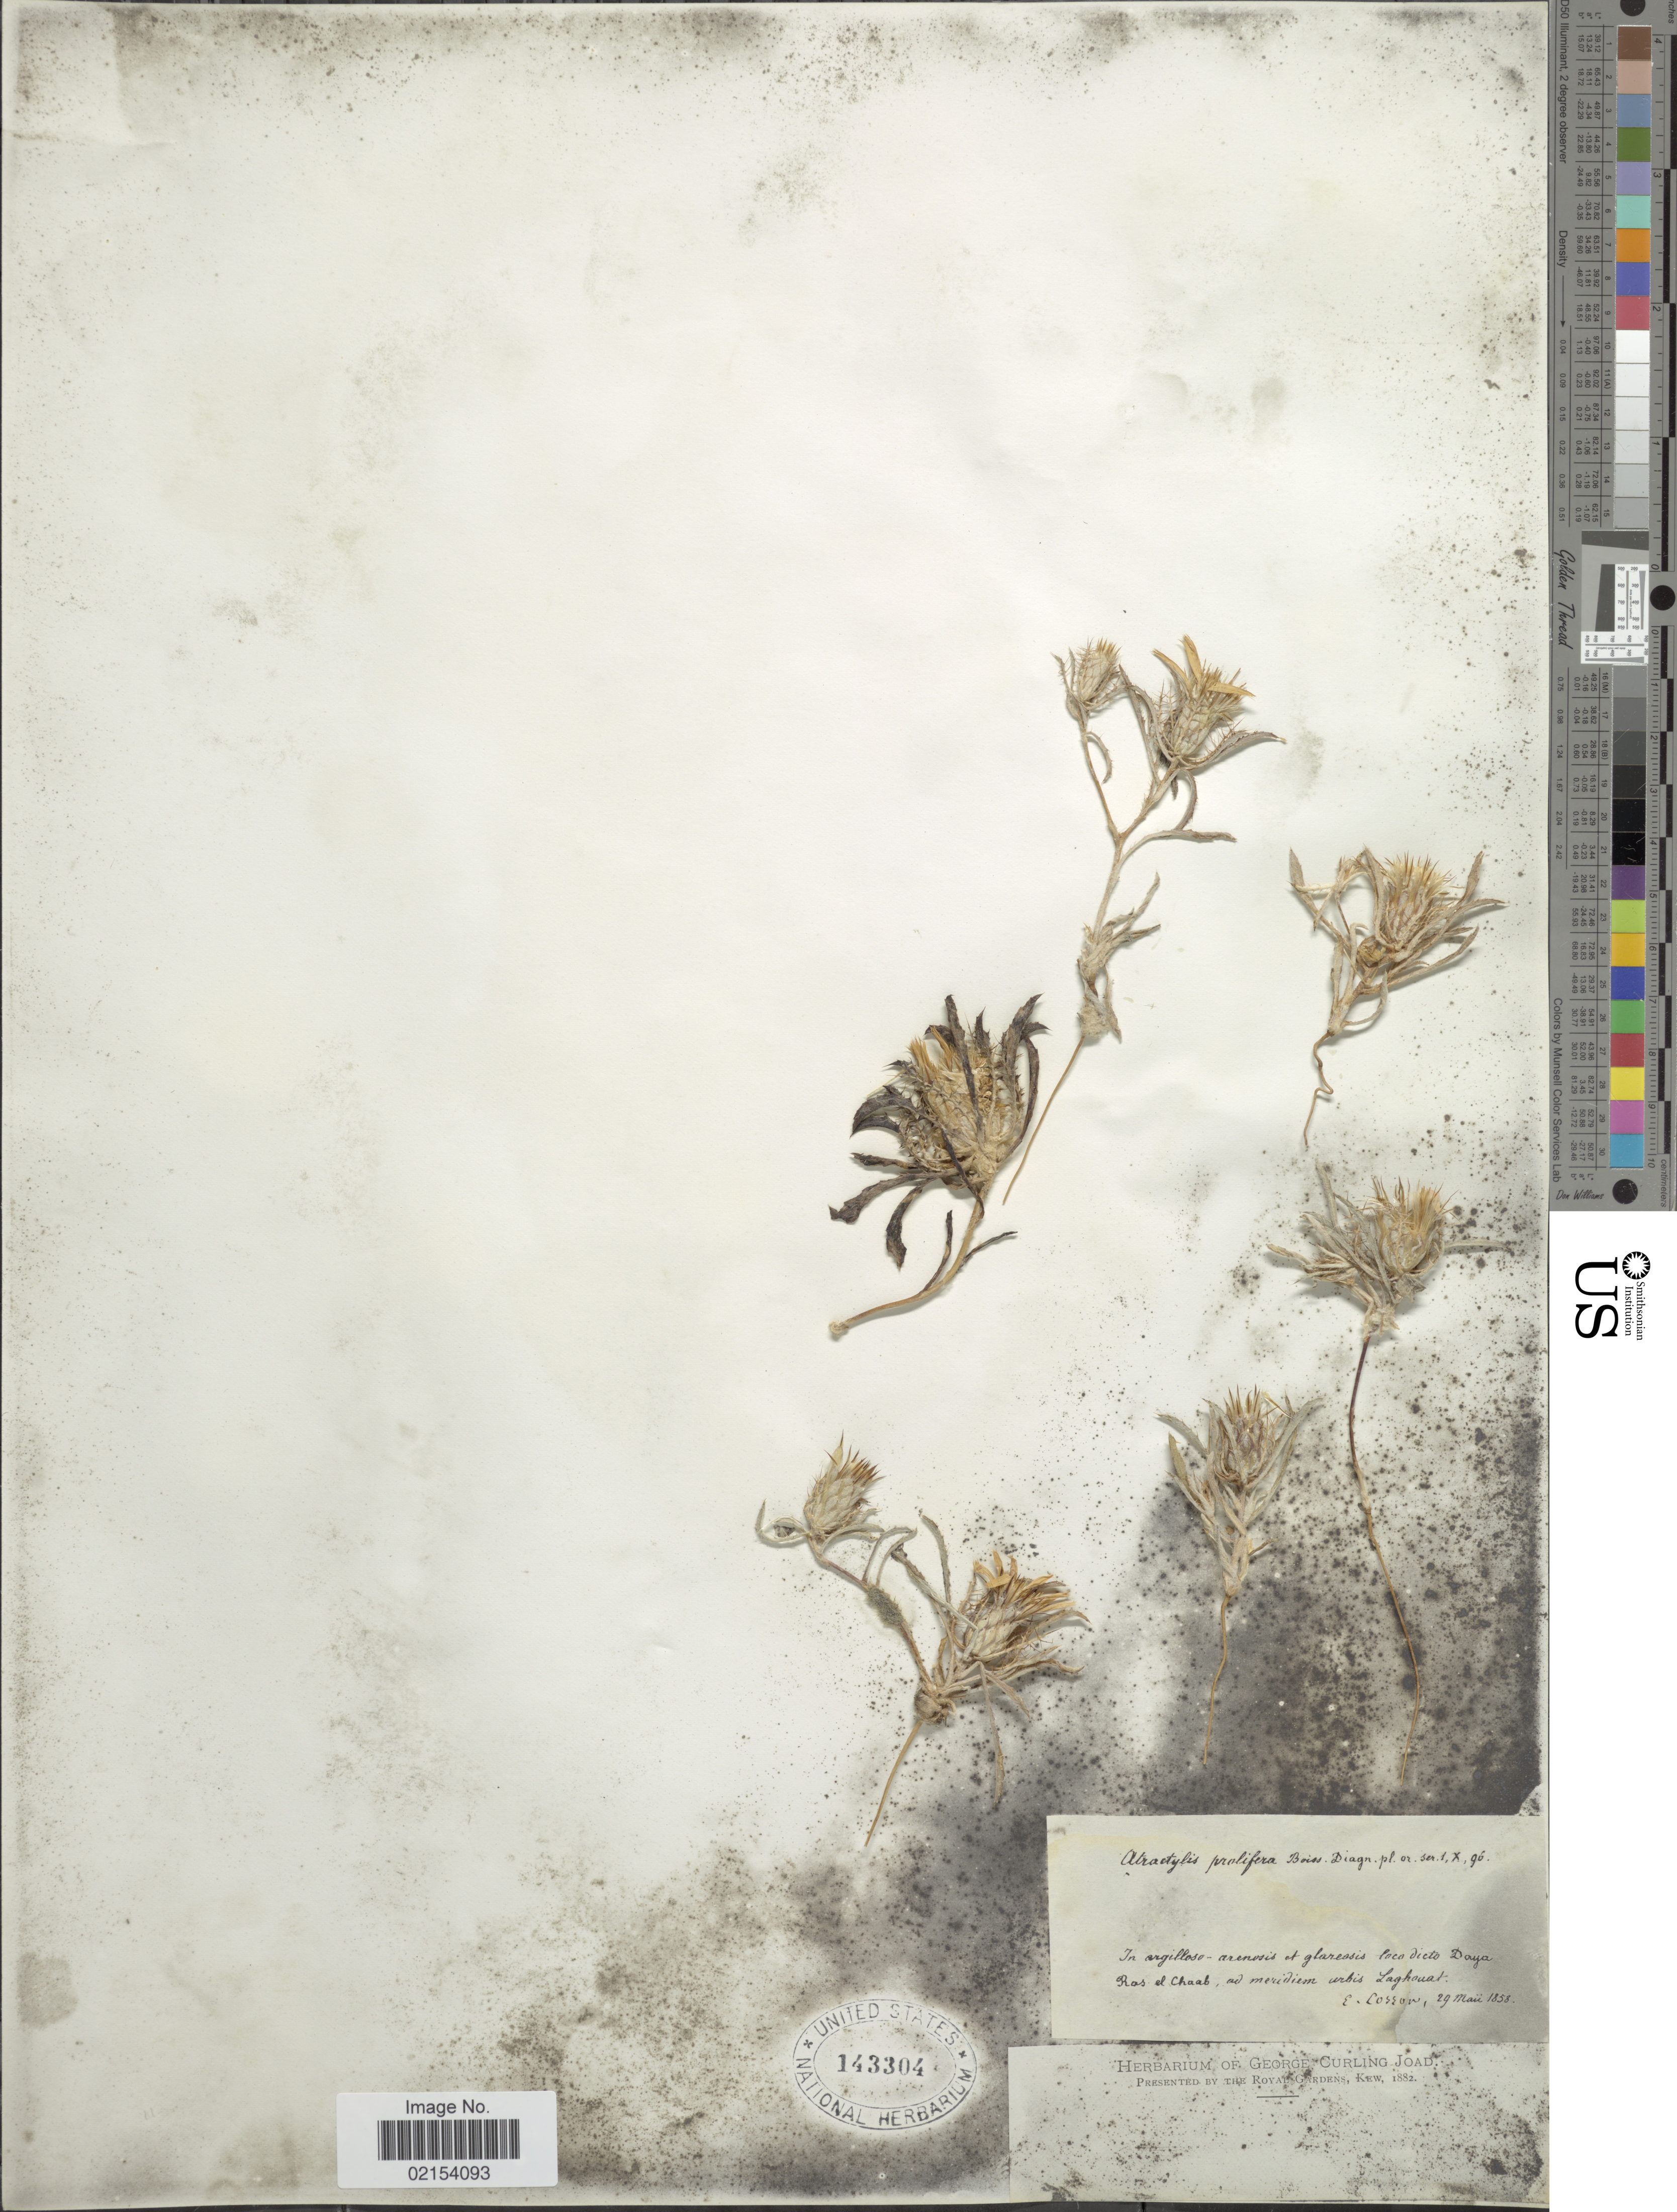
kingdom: Plantae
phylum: Tracheophyta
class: Magnoliopsida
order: Asterales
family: Asteraceae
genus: Atractylis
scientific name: Atractylis prolifera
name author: Boiss.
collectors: E. Cosson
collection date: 1858-05-29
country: Algeria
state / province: Laghouat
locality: Loco dicto Ros el Chaab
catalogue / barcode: US 143304